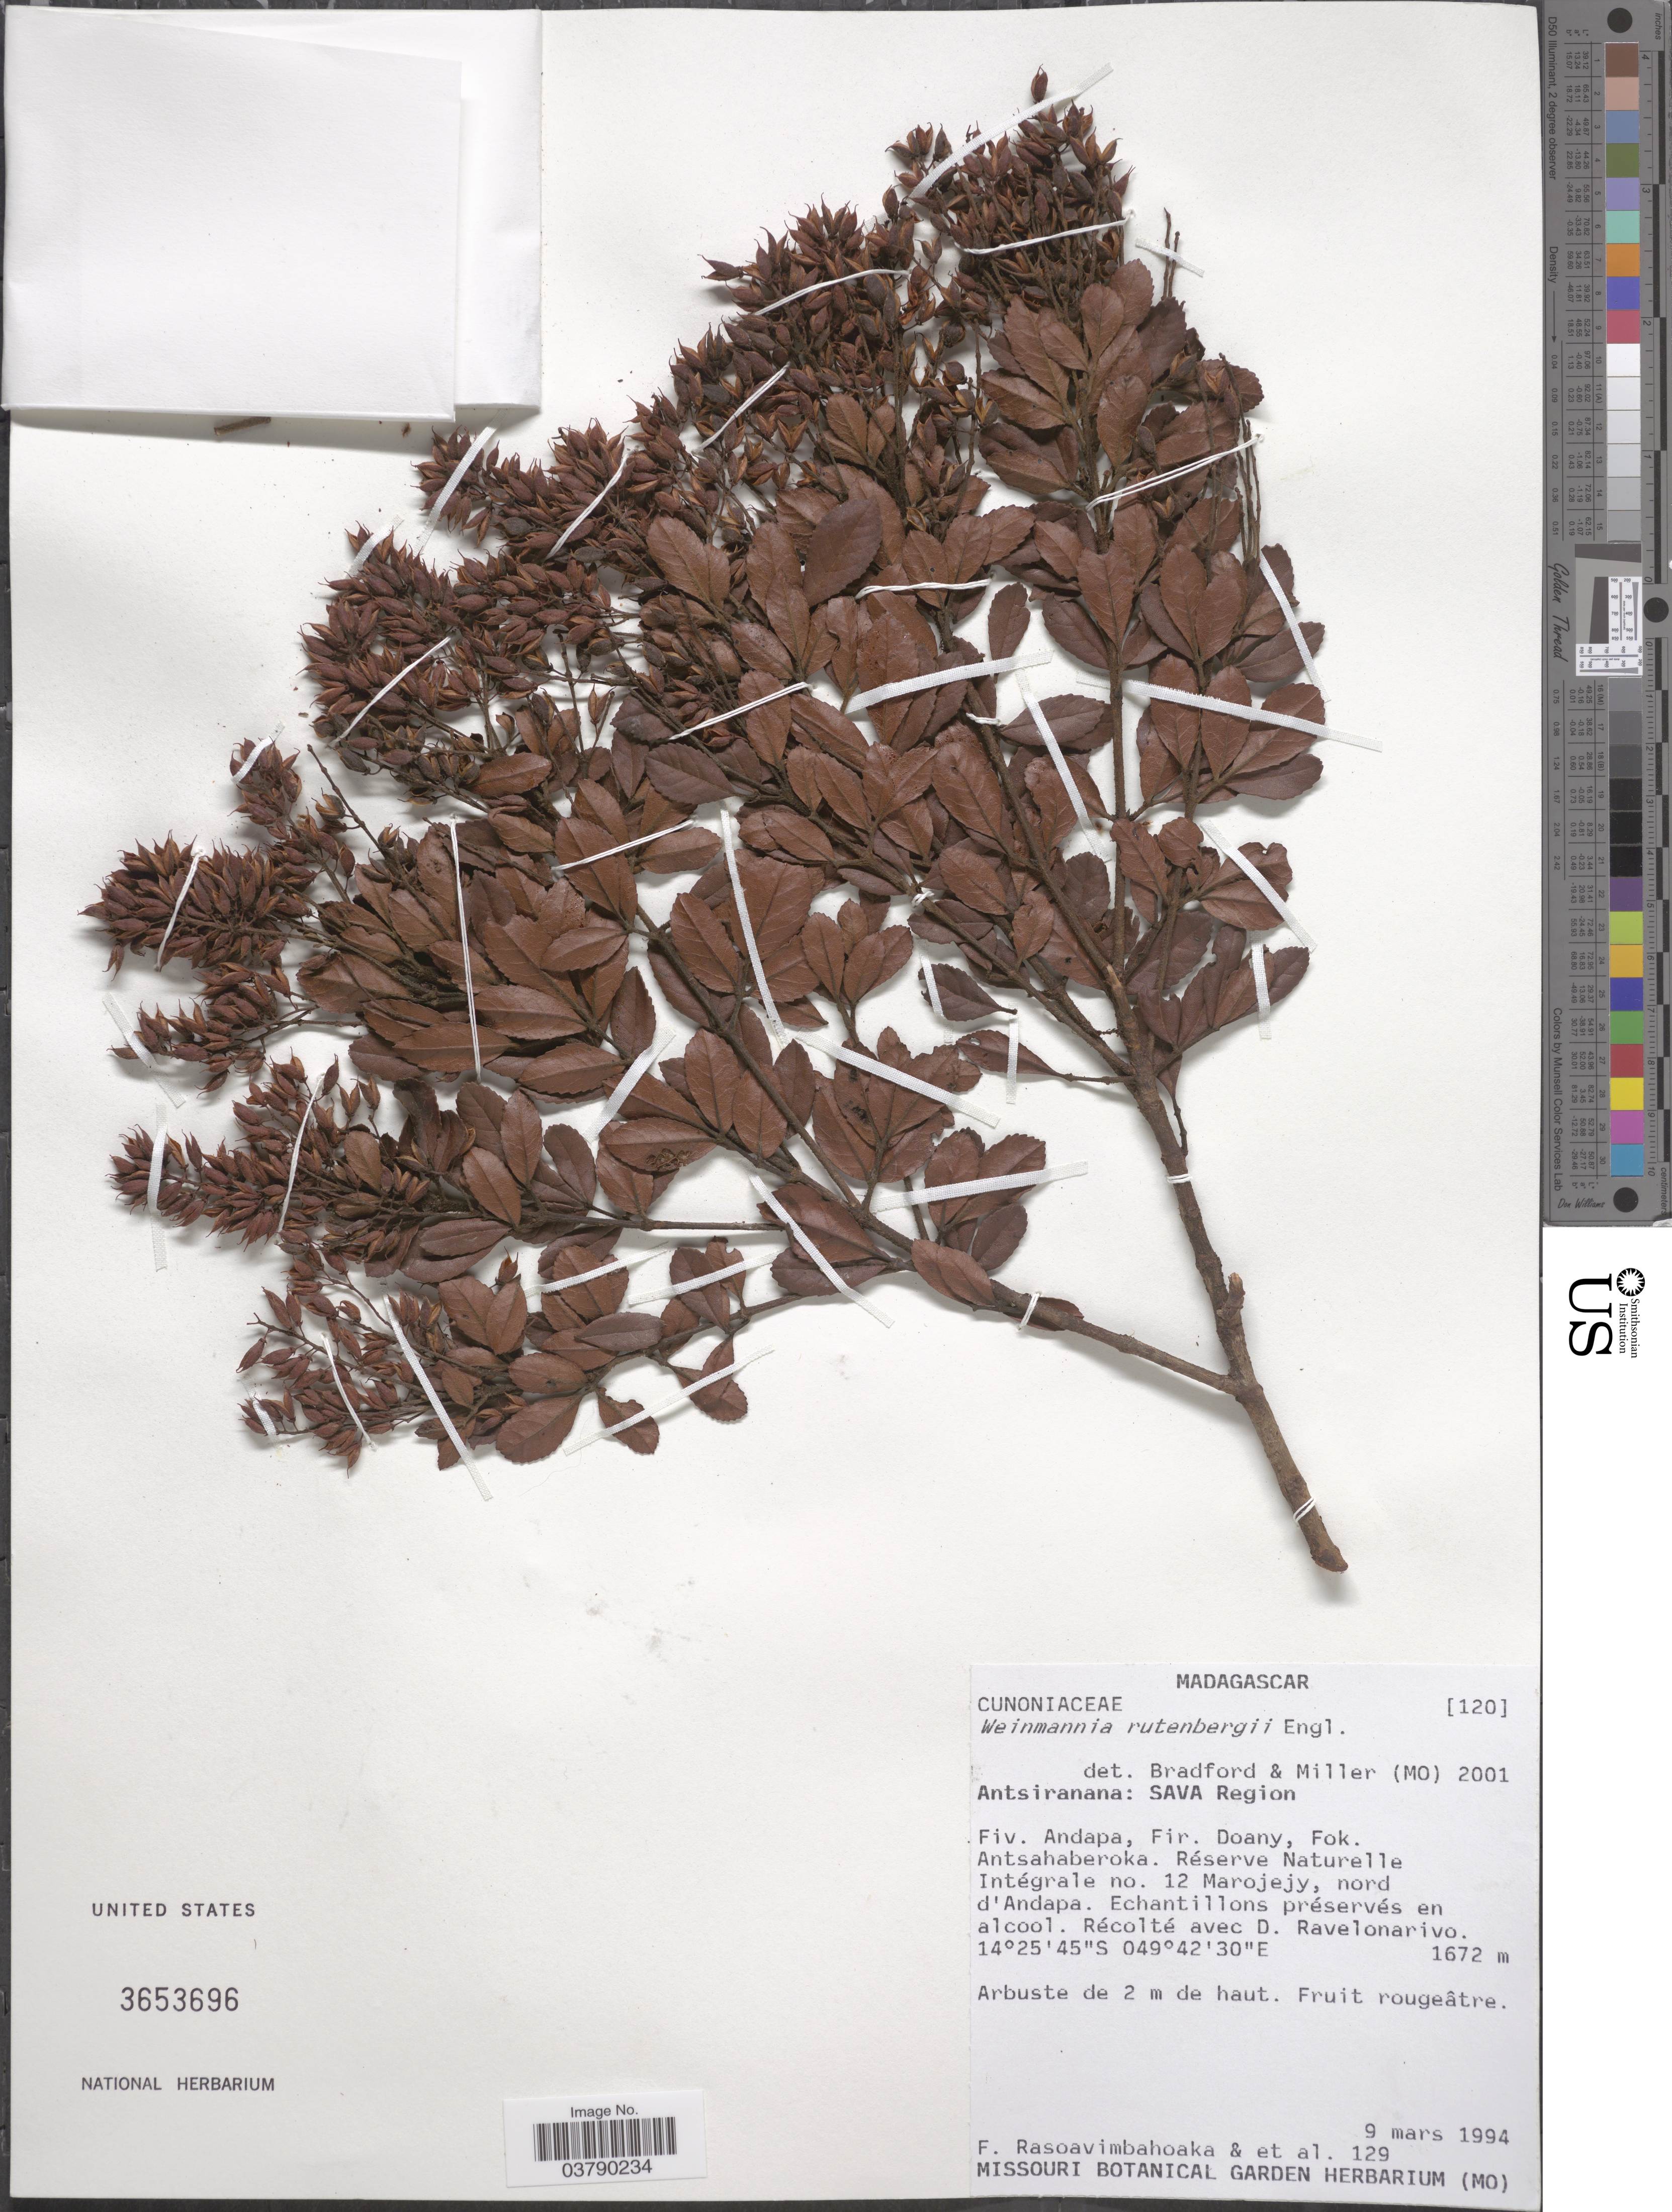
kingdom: Plantae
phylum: Tracheophyta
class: Magnoliopsida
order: Oxalidales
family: Cunoniaceae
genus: Pterophylla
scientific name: Pterophylla rutenbergii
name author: (Engl.) J. Bradford & Z.S. Rogers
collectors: F. Rasoavimbahoaka & et al.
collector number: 129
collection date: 1994-03-09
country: Madagascar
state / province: Sava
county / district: Andapa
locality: Sava Region. Fiv. Andapa, Fir. Doany, Fok. Antsahaberoka. Réserve Naturelle Intégrale no. 12 Marojejy, nord d'Andapa.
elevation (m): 1672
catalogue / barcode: US 3653696